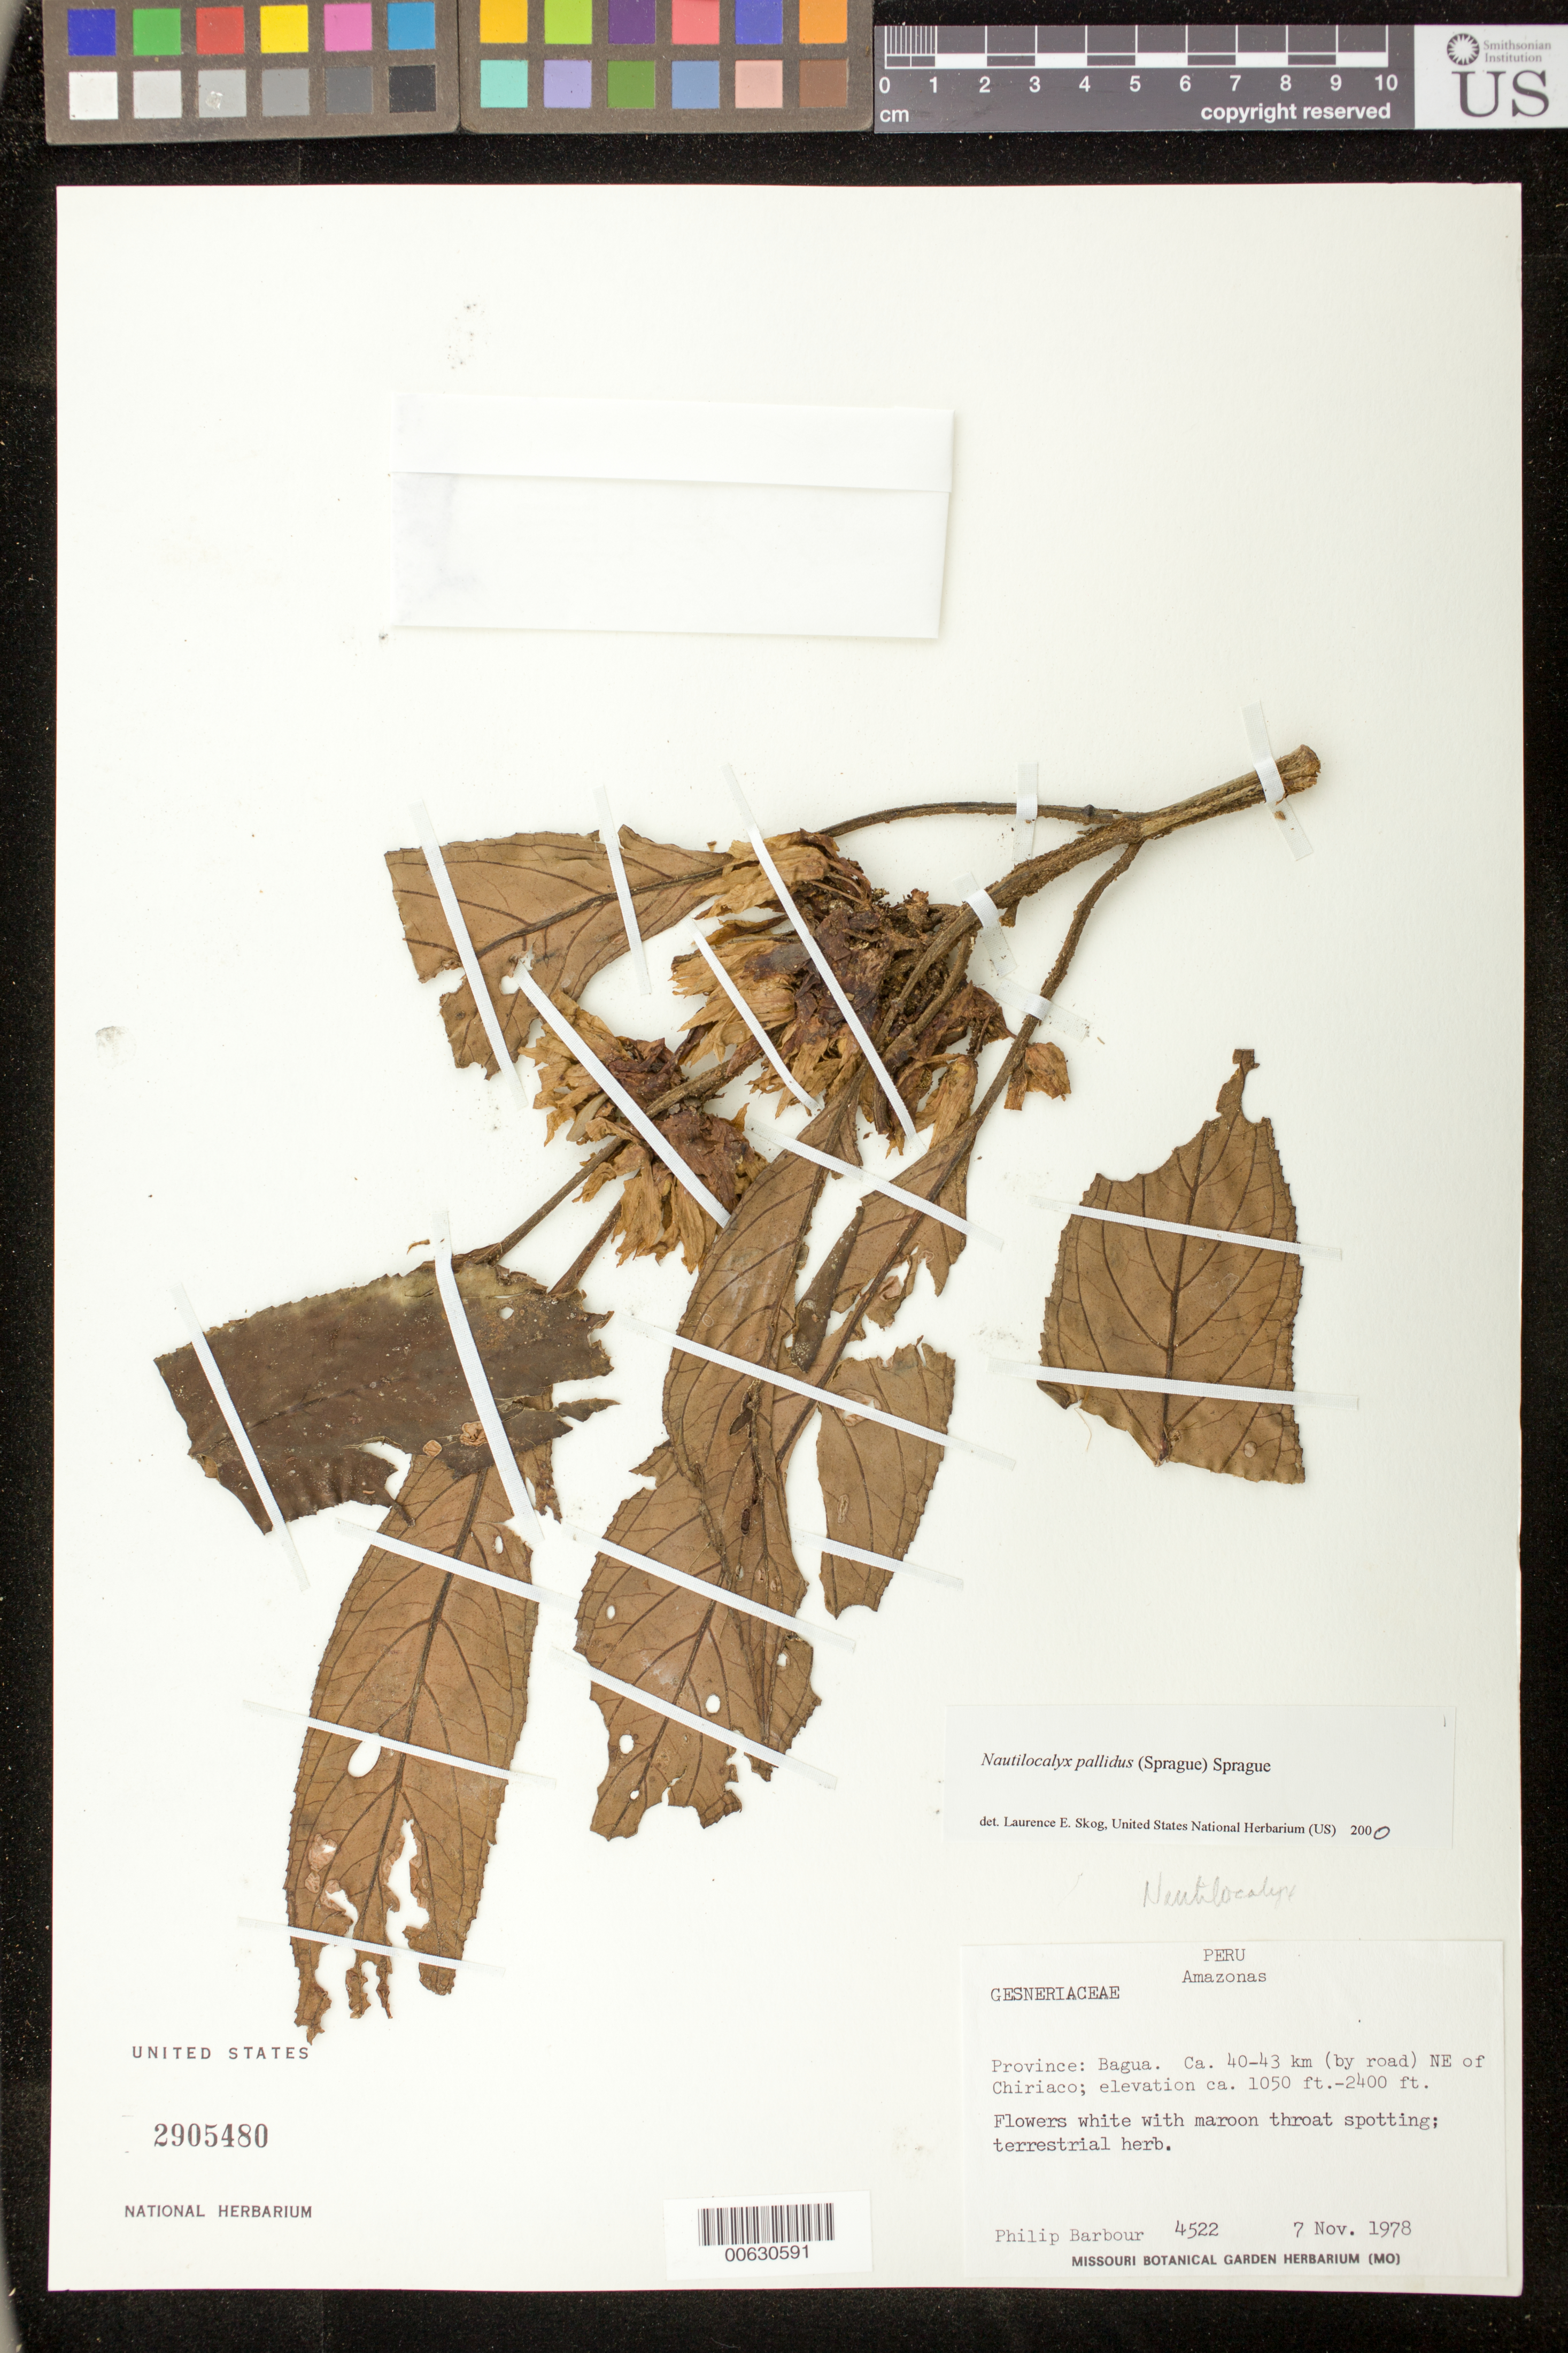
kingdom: Plantae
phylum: Tracheophyta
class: Magnoliopsida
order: Lamiales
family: Gesneriaceae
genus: Nautilocalyx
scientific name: Nautilocalyx pallidus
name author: (Sprague) C. Sprague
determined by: Clark, J. L., (SEL), The Marie Selby Botanical Garden (UNITED STATES)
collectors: P. Barbour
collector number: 4522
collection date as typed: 07 Nov 1978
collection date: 1978-11-07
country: Peru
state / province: Amazonas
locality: Prov. Bagua; ca. 40-43 km (by road) NE of Chiriaco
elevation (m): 320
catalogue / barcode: US 2905480